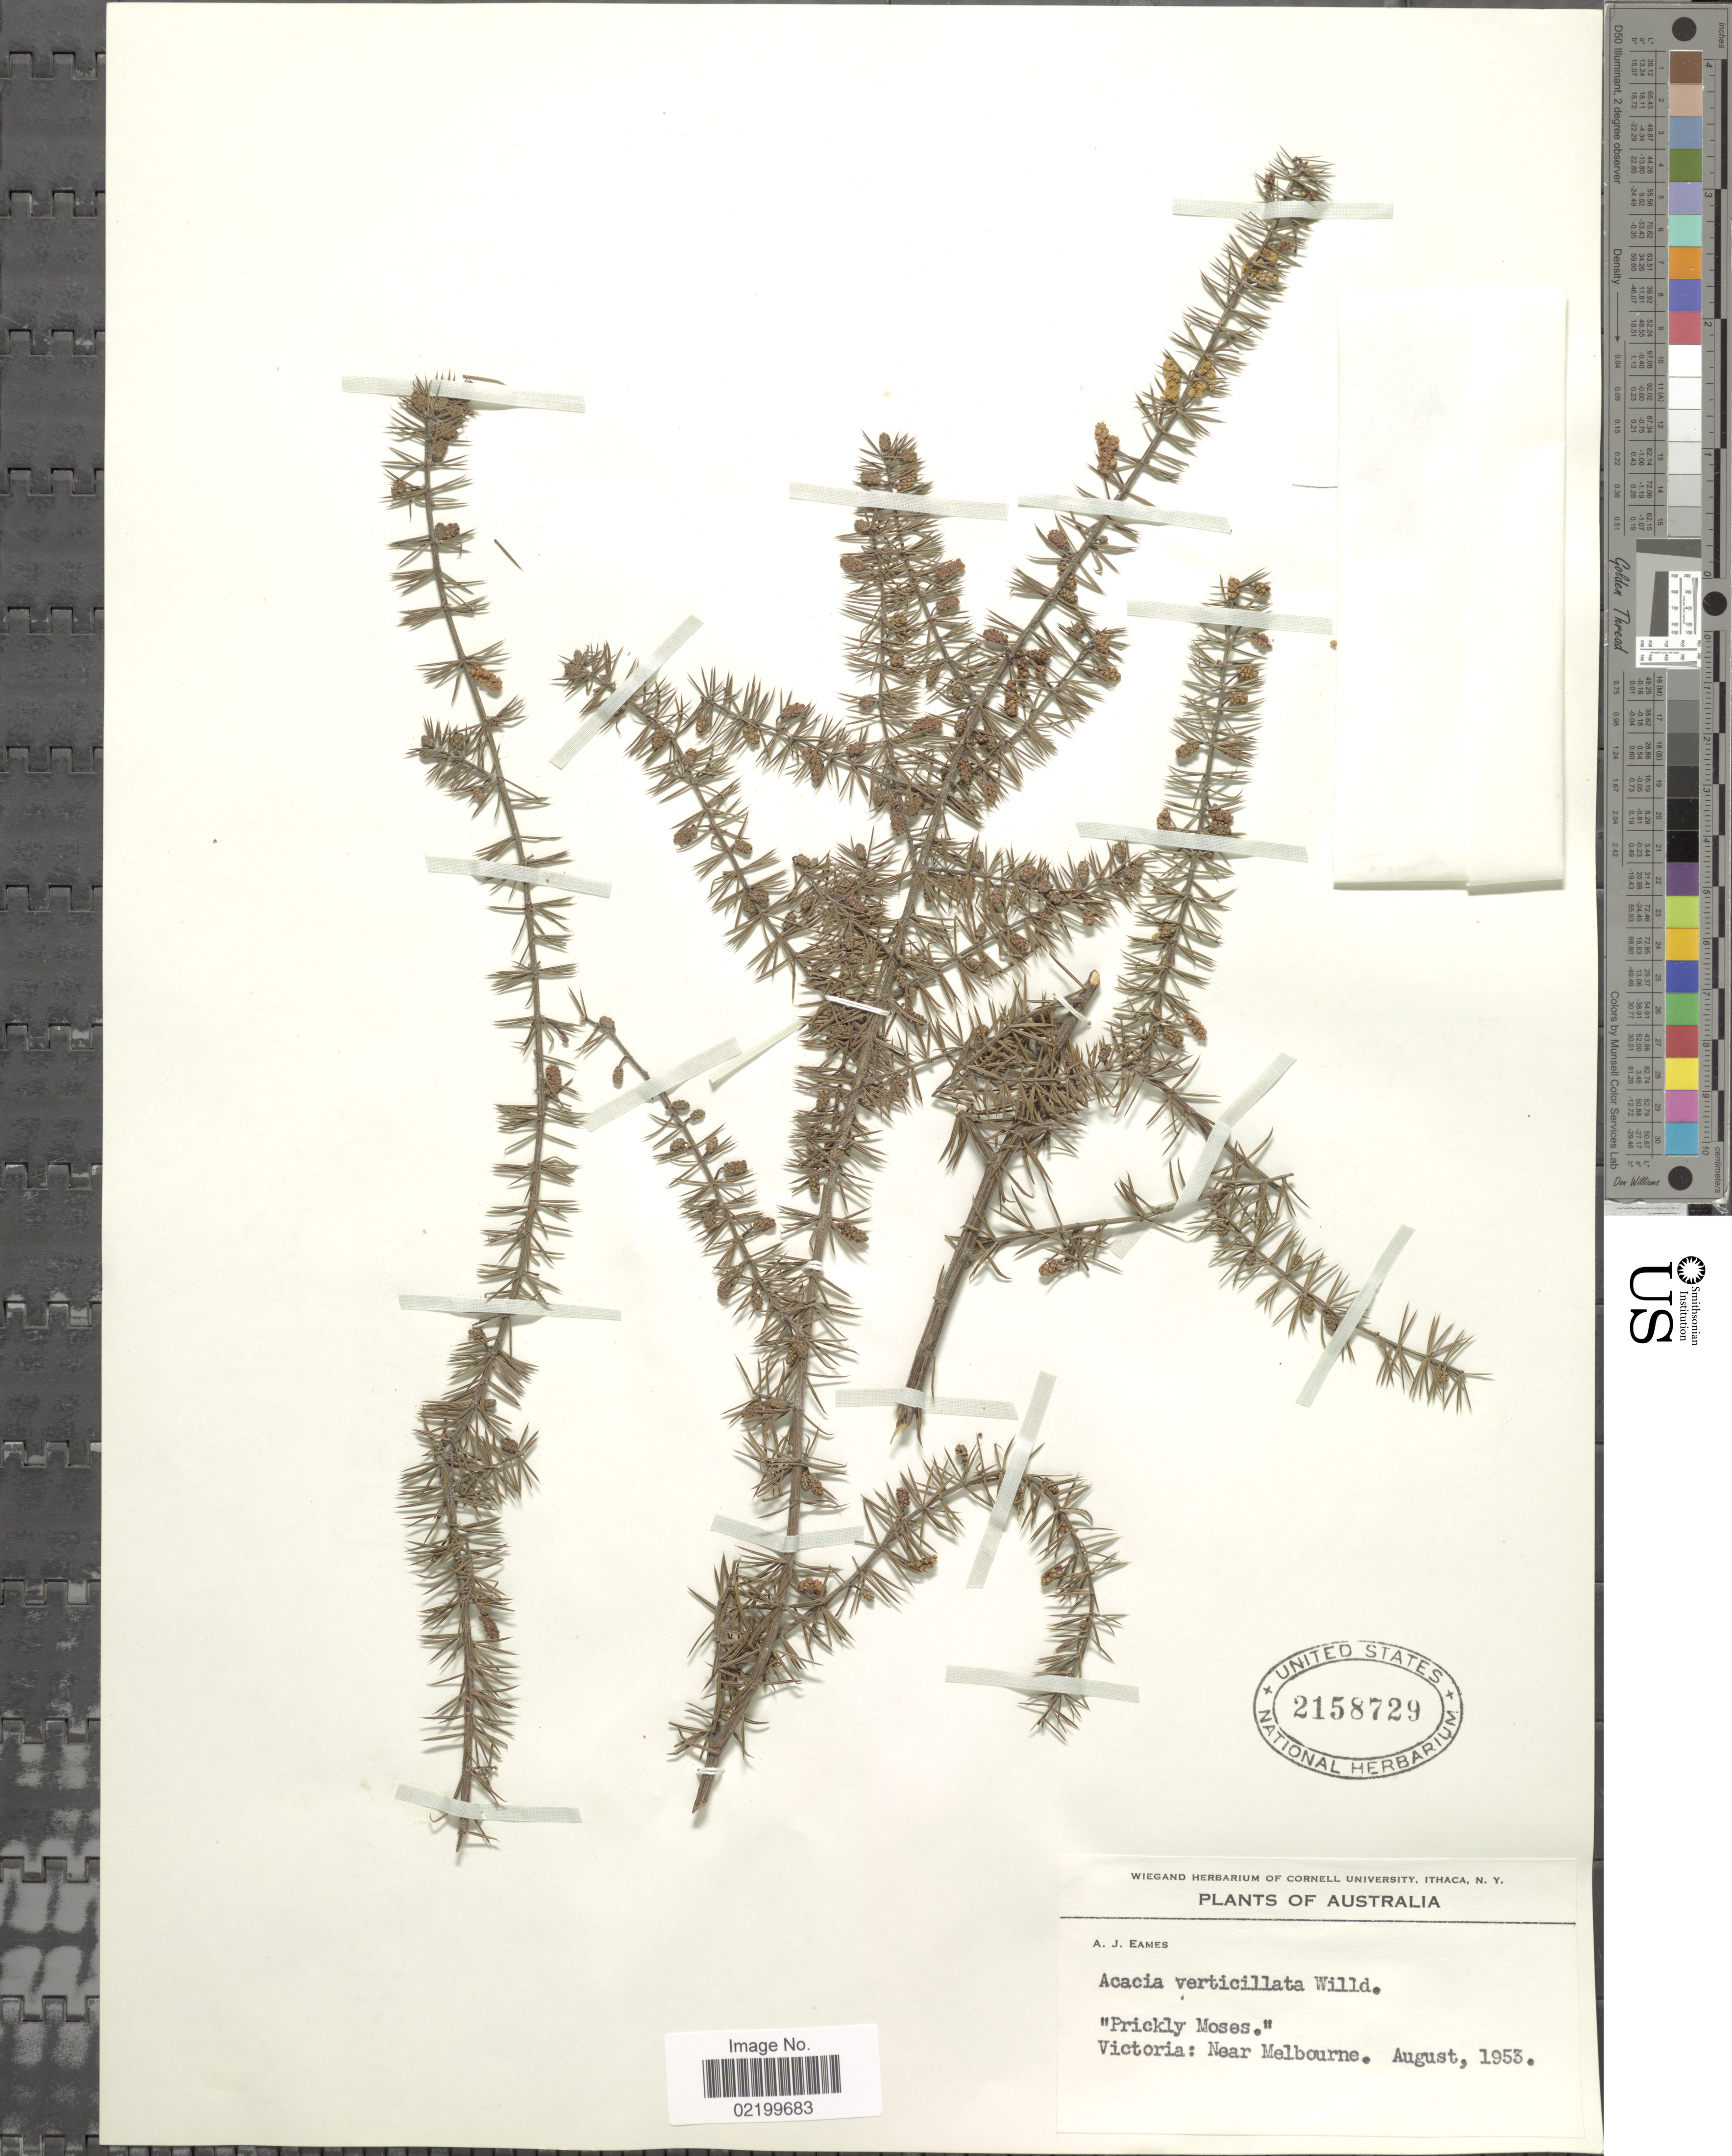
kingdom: Plantae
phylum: Tracheophyta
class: Magnoliopsida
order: Fabales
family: Fabaceae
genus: Acacia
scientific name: Acacia verticillata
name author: (L'Hér.) Willd.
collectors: A. J. Eames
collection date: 1953-08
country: Australia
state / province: Victoria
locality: Victoria: near Melbourne.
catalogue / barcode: US 2158729